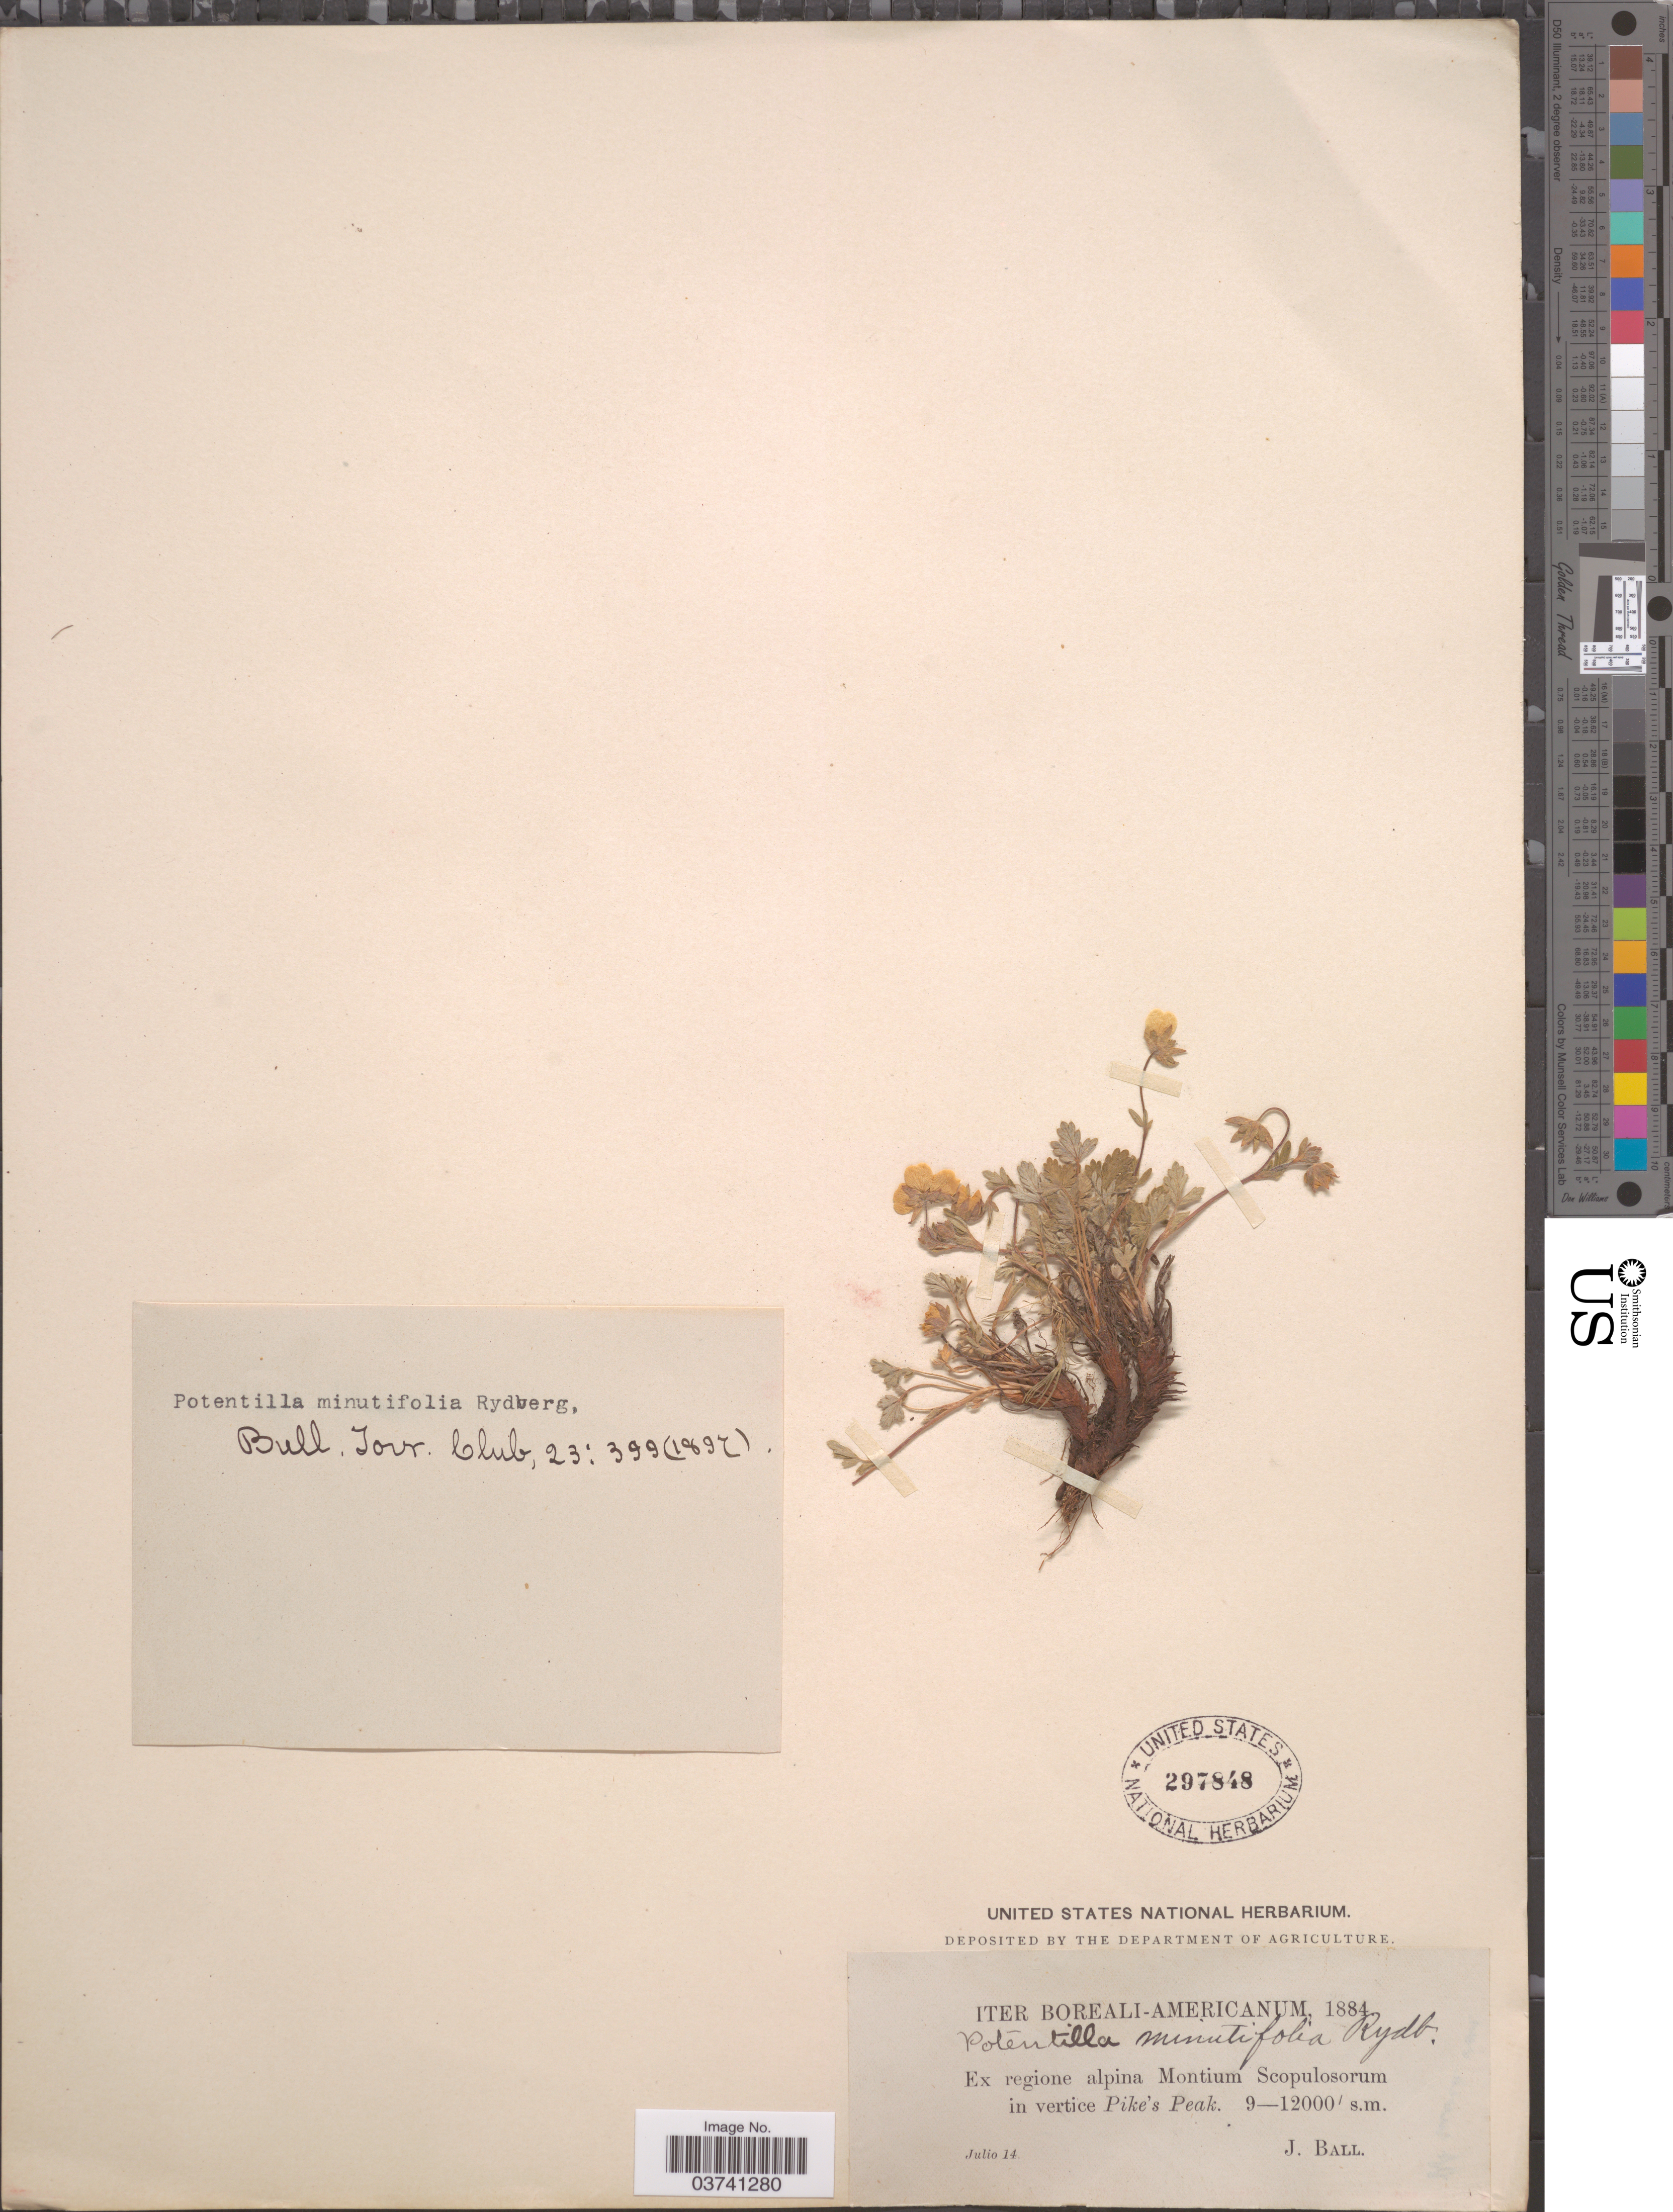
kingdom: Plantae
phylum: Tracheophyta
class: Magnoliopsida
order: Rosales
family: Rosaceae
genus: Potentilla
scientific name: Potentilla subjuga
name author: Rydb.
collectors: J. Ball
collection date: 1884-07-14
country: United States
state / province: Colorado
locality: Iter Boreali-Americanum. Ex regione alpina Montium Scopulosorum in vertice Pike's Peak.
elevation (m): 9000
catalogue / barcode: US 297848